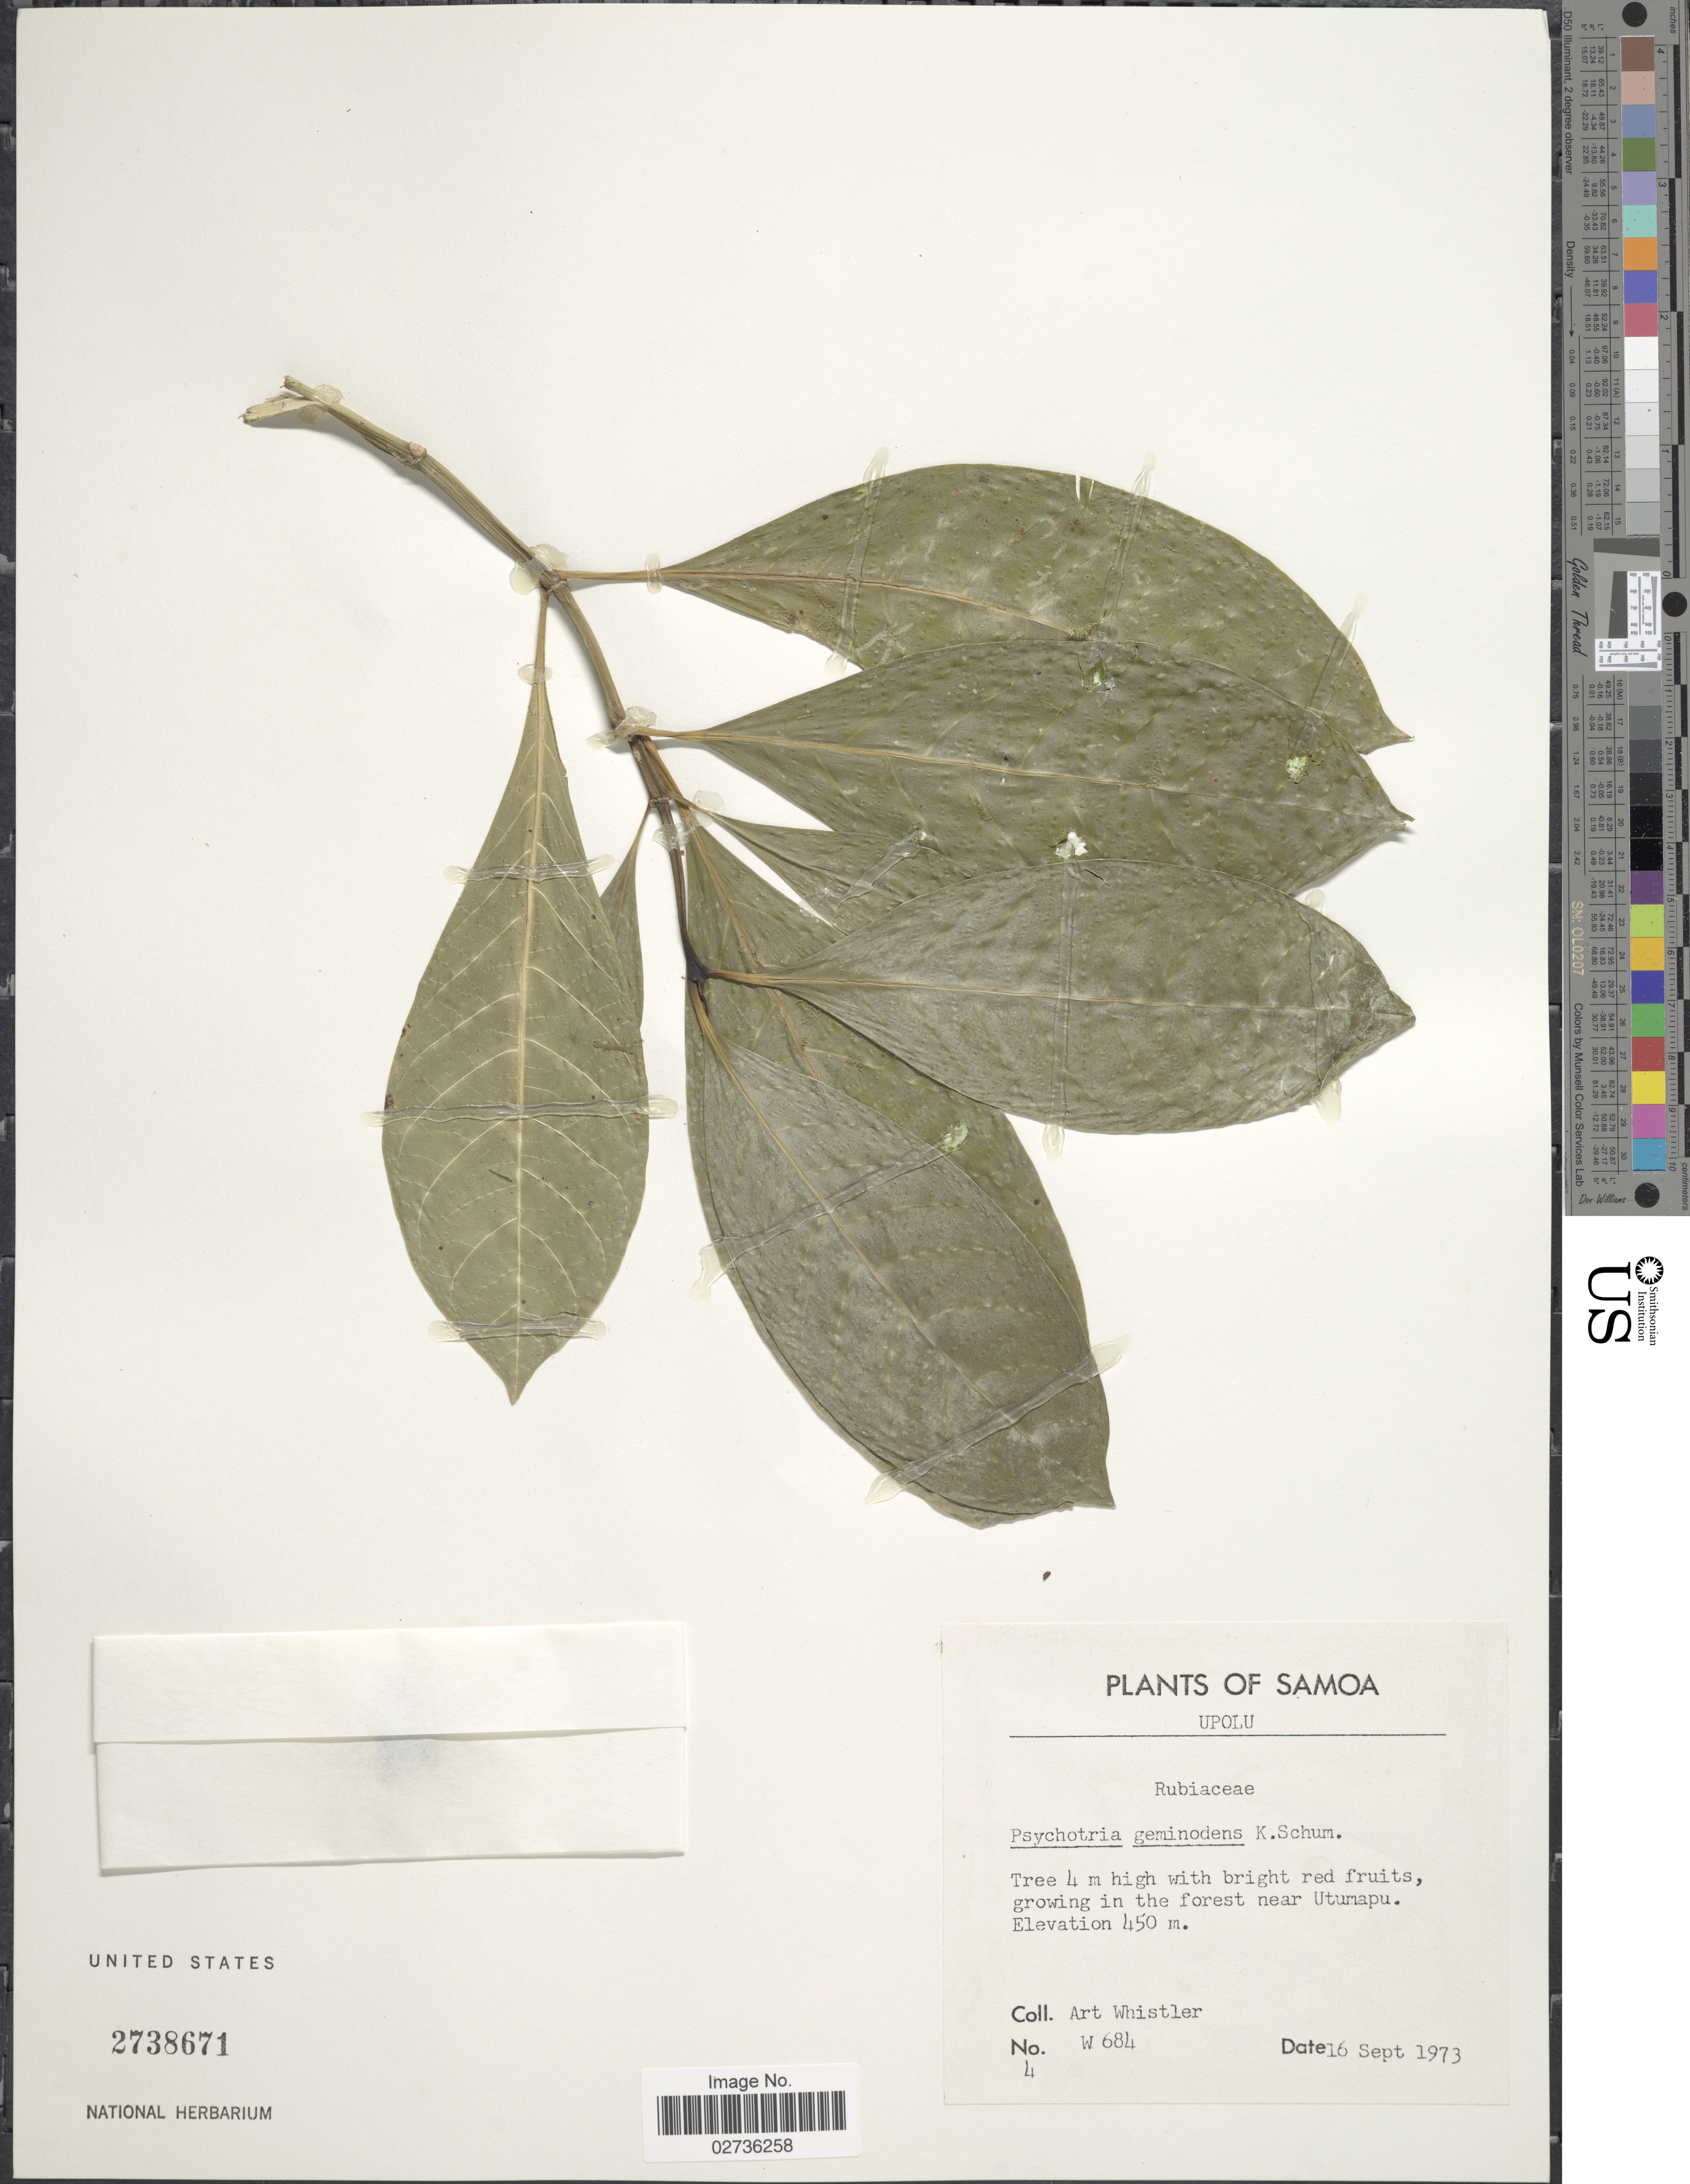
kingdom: Plantae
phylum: Tracheophyta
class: Magnoliopsida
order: Gentianales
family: Rubiaceae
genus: Psychotria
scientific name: Psychotria geminodens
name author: K. Schum.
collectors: A. Whistler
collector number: W 684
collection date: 1973-09-16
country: Samoa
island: Upolu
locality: Upolu. Growing in the forest near Utumapu.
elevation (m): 450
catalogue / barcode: US 2738671